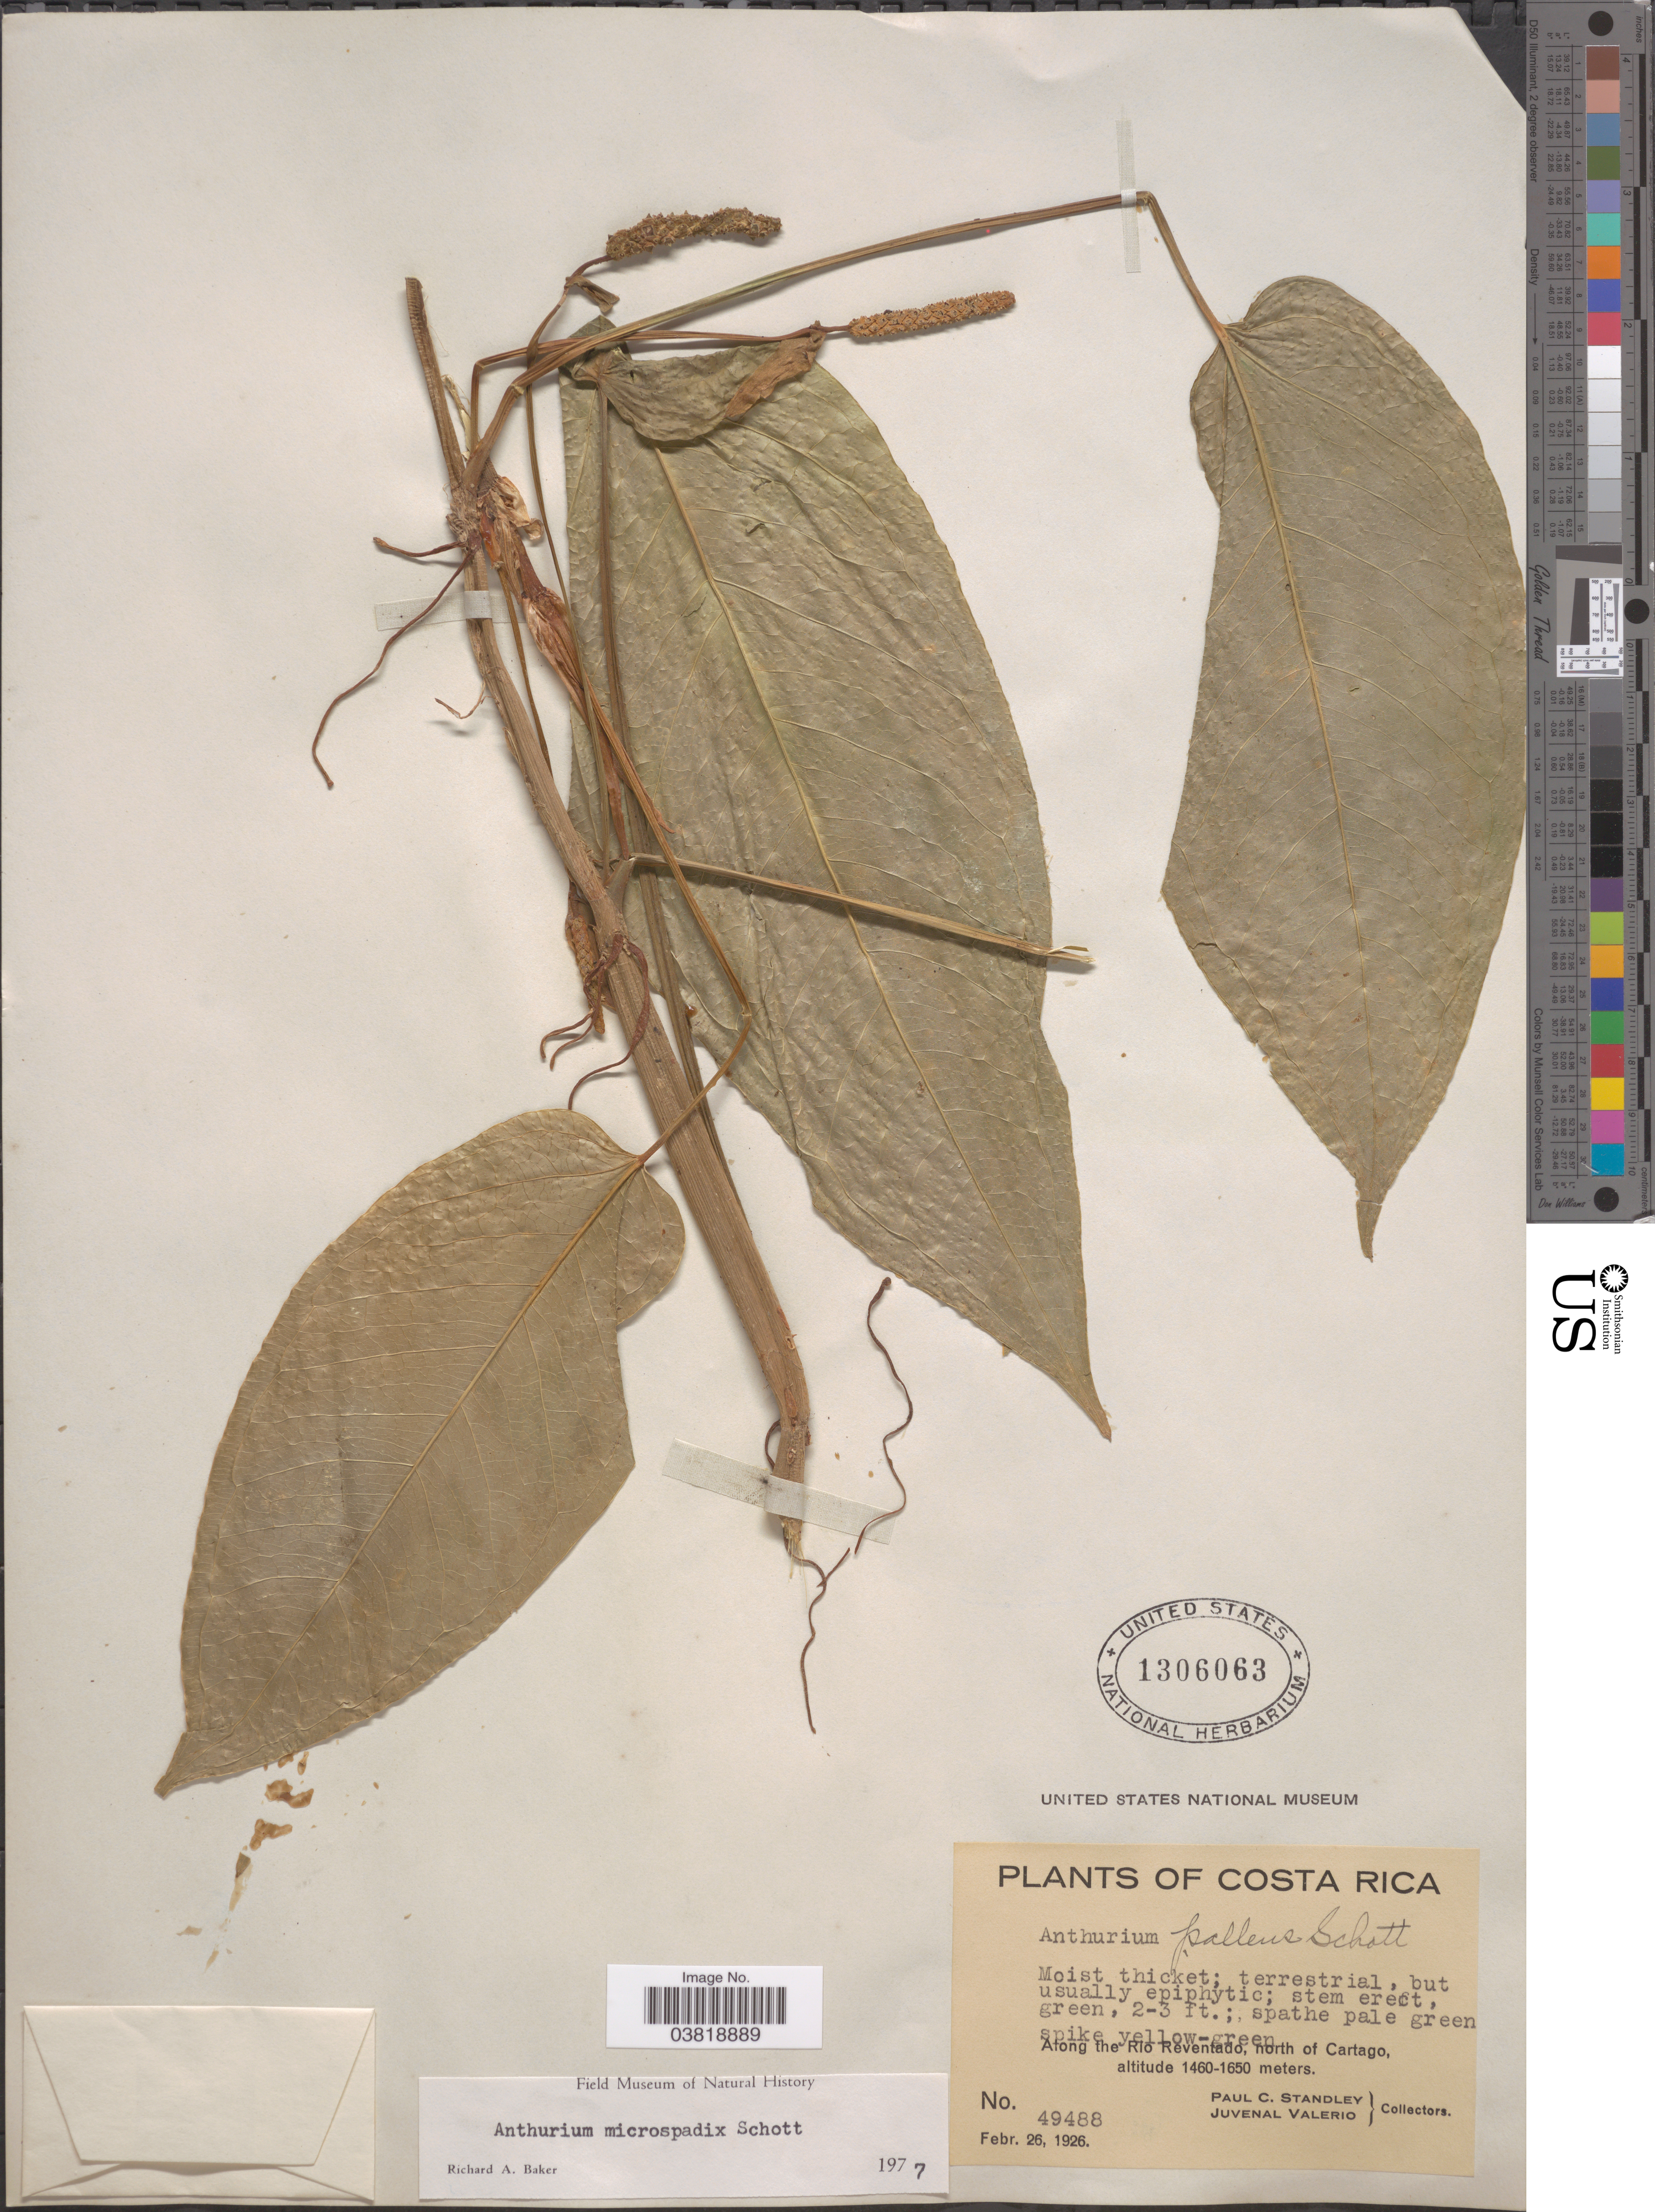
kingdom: Plantae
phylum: Tracheophyta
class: Liliopsida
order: Alismatales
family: Araceae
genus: Anthurium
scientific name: Anthurium microspadix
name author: Schott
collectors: P. C. Standley & J. Valerio R.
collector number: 49488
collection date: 1926-02-26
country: Costa Rica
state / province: Cartago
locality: Along the Rio Reventado, north of Cartago.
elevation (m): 1460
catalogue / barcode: US 1306063